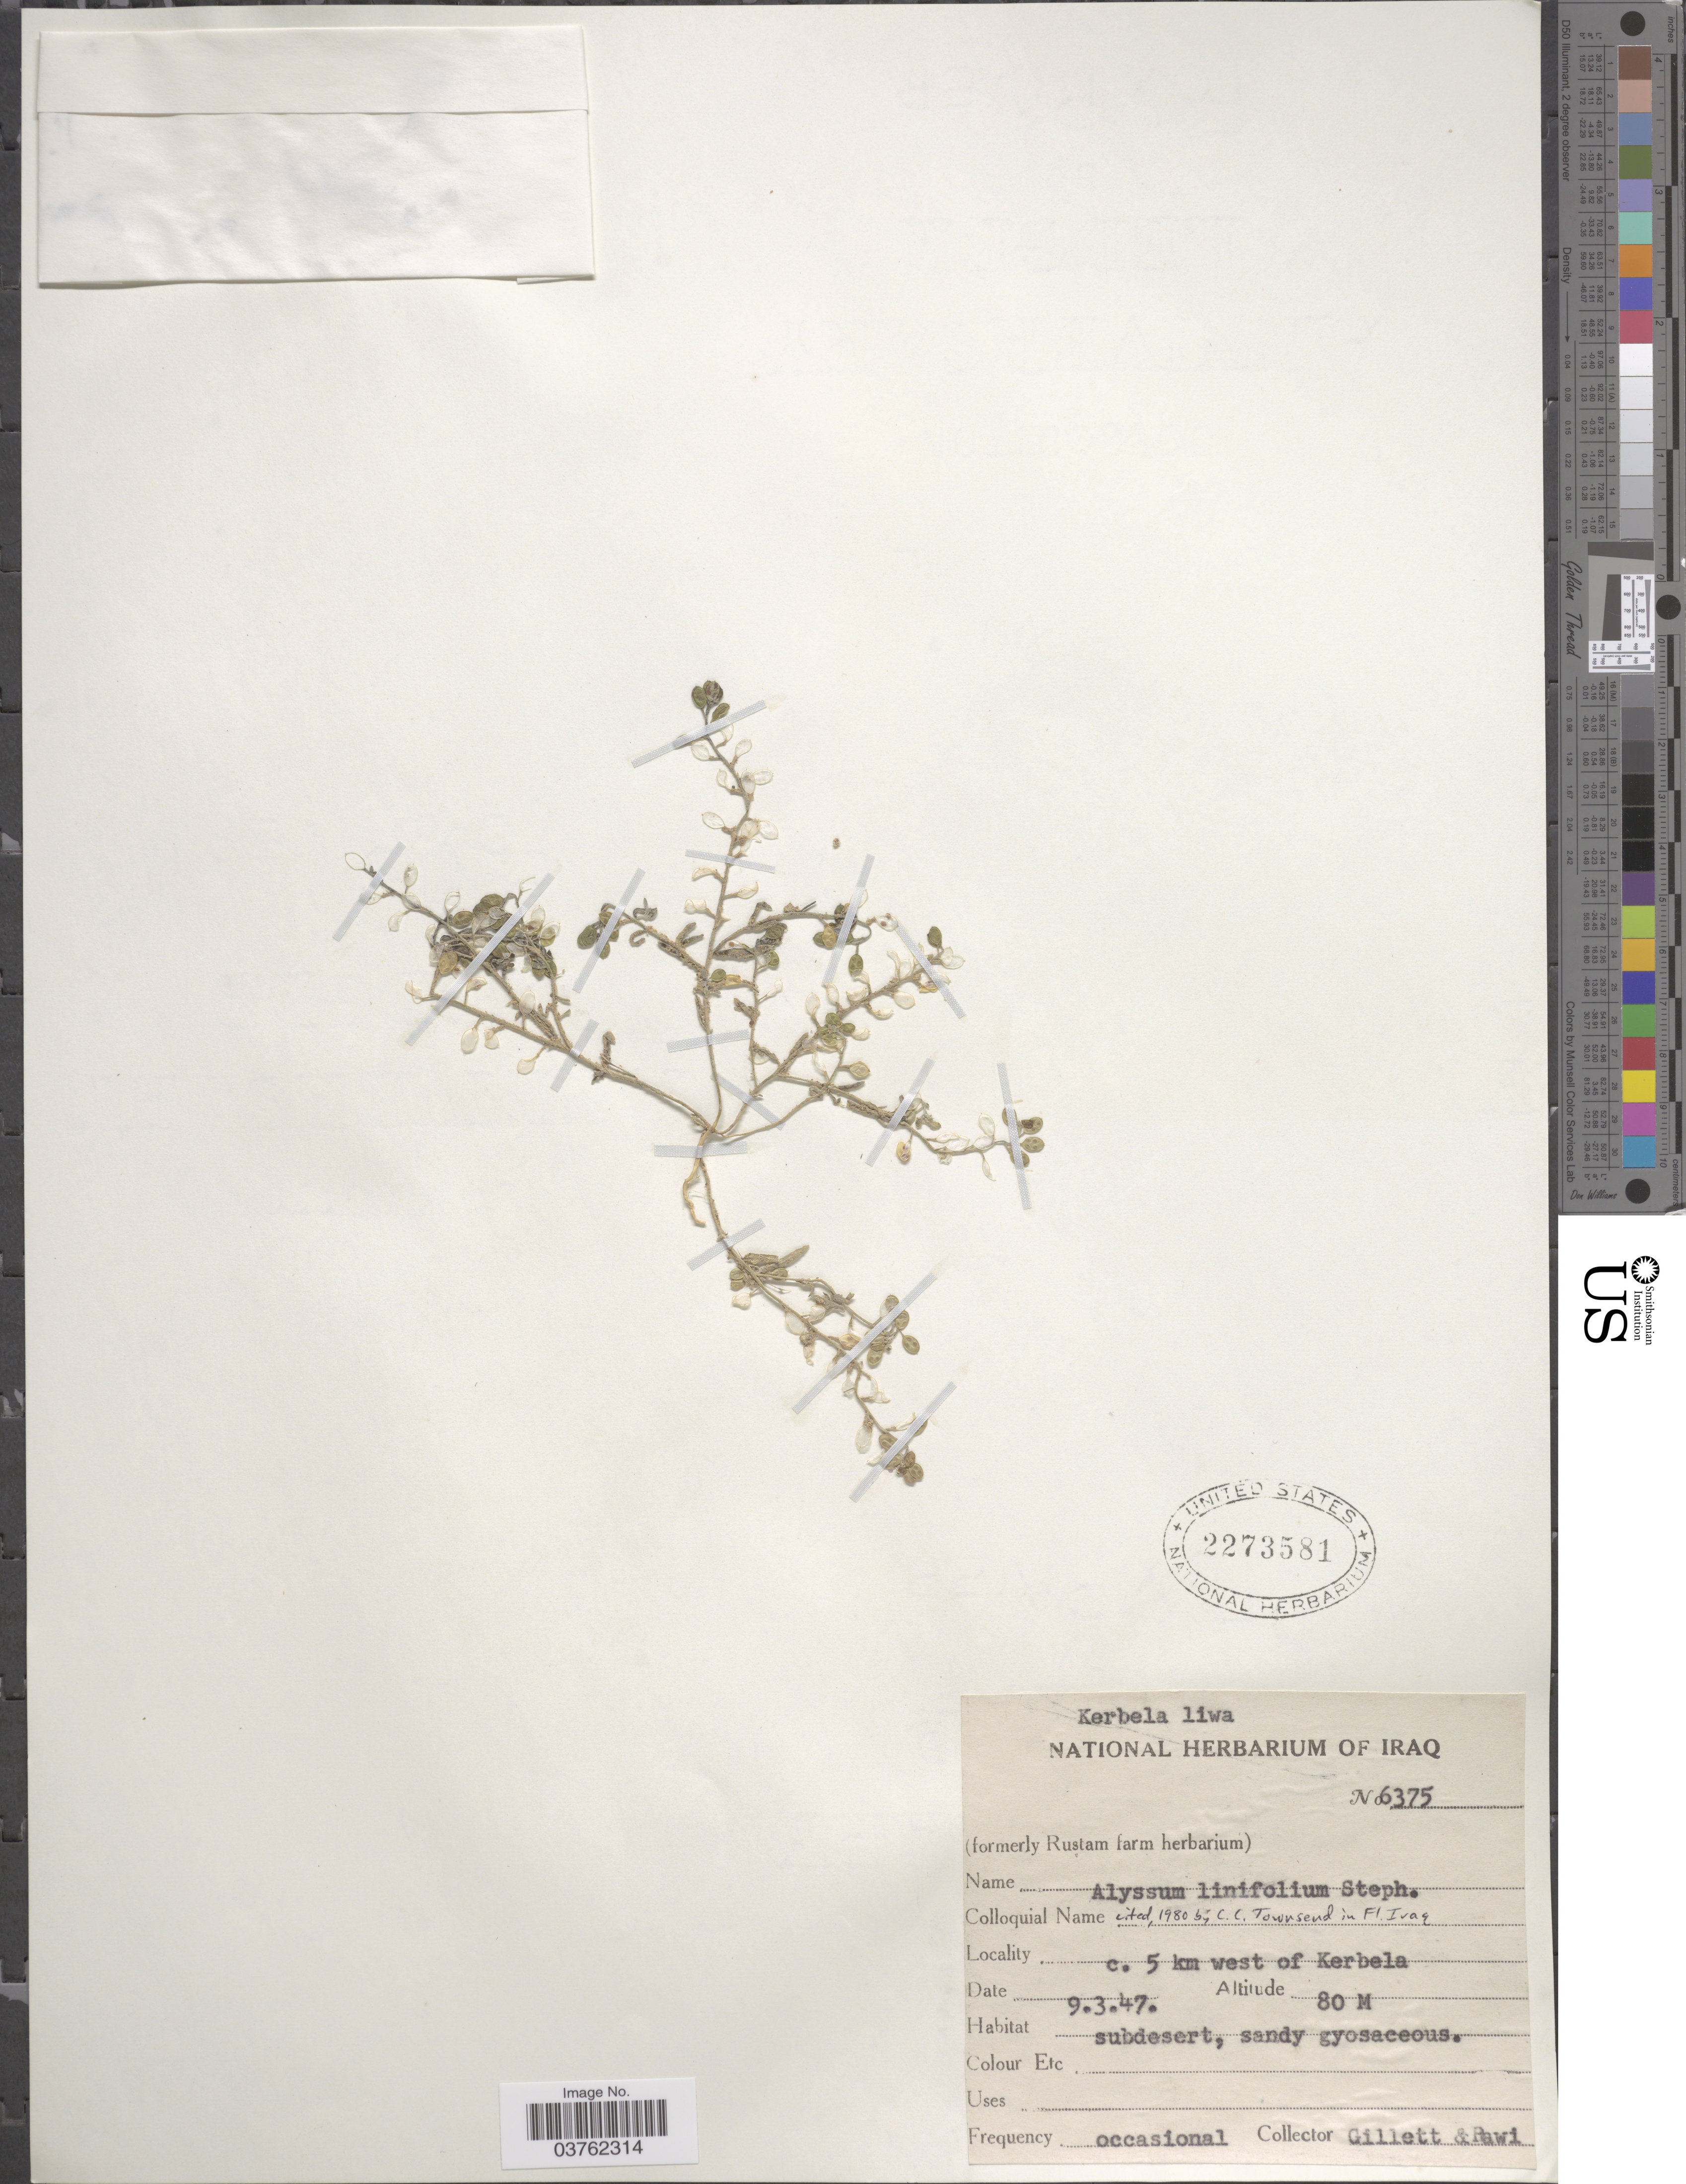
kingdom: Plantae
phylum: Tracheophyta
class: Magnoliopsida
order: Brassicales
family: Brassicaceae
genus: Alyssum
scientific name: Alyssum linifolium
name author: Stephan ex Willd.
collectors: Gillett, -- & -. Rawi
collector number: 6375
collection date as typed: Transcribed d/m/y: 9/3/47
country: Iraq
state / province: Al Karbala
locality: Kerbela liwa. C. 5 km west of Kerbela.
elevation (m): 80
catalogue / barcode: US 2273581